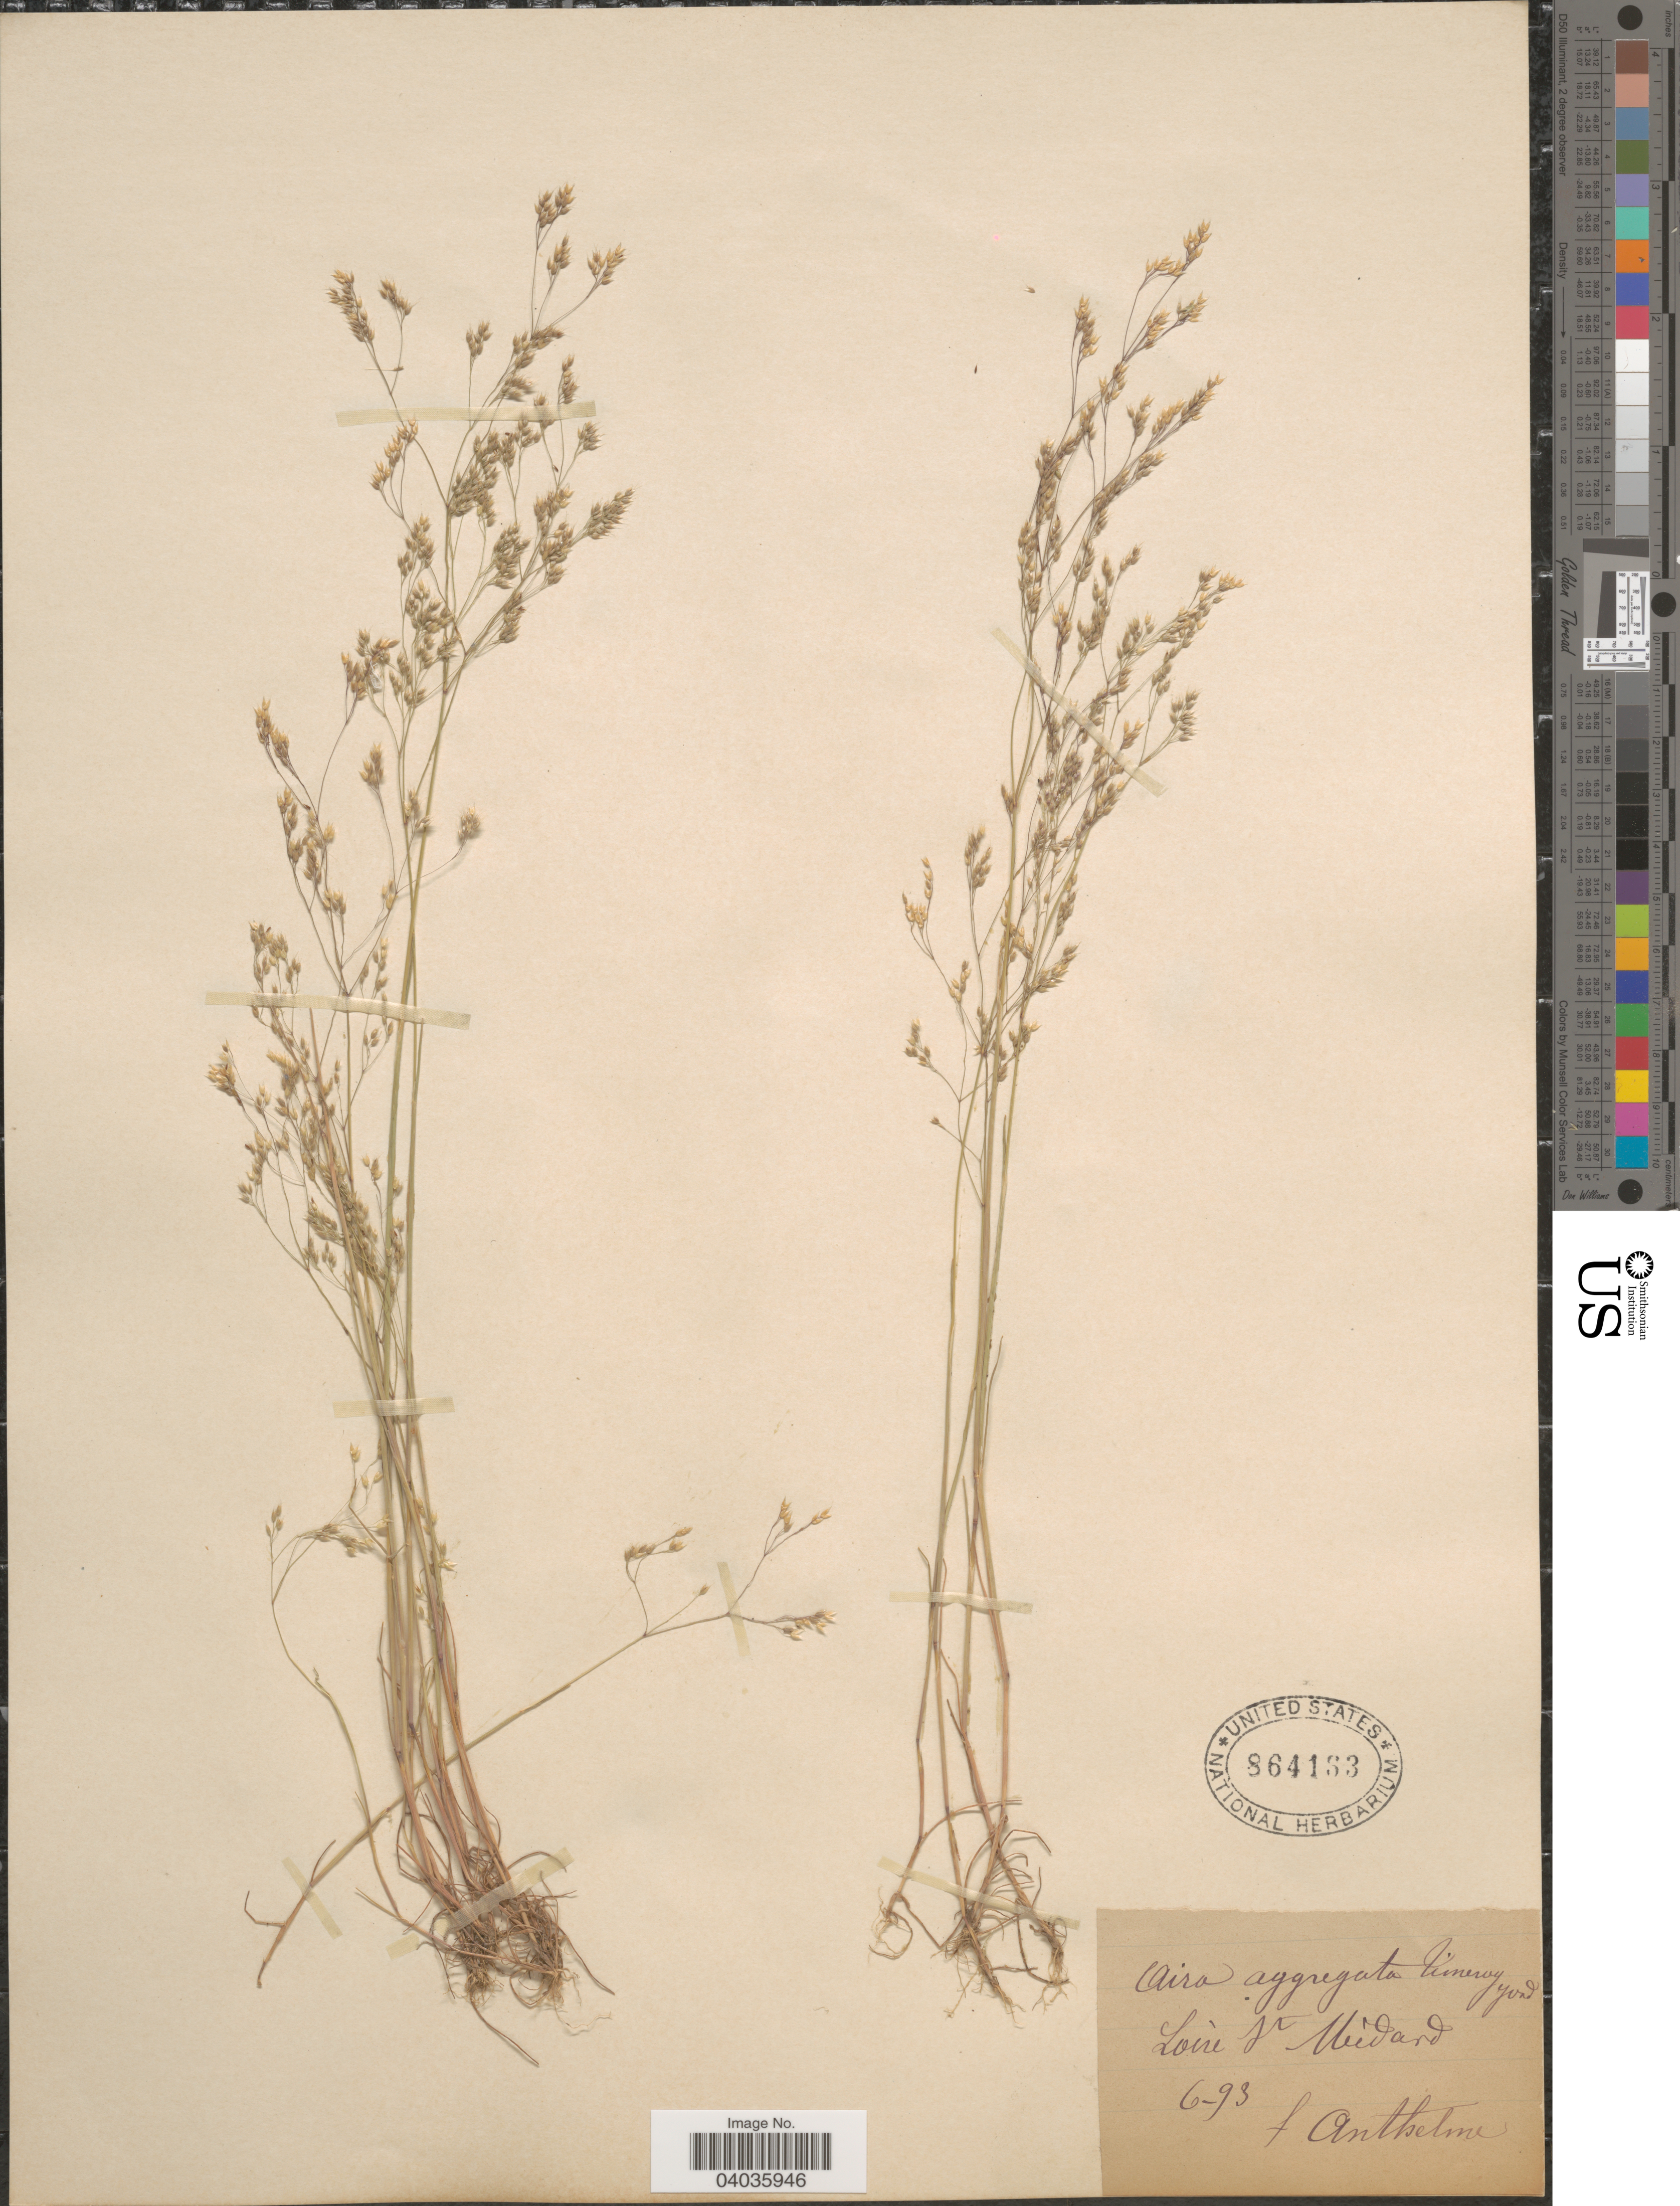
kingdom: Plantae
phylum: Tracheophyta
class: Liliopsida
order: Poales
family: Poaceae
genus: Aira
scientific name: Aira praecox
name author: L.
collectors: F. Anthelme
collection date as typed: Transcribed d/m/y: /6/93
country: France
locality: Loire St. Médard.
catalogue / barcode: US 864163